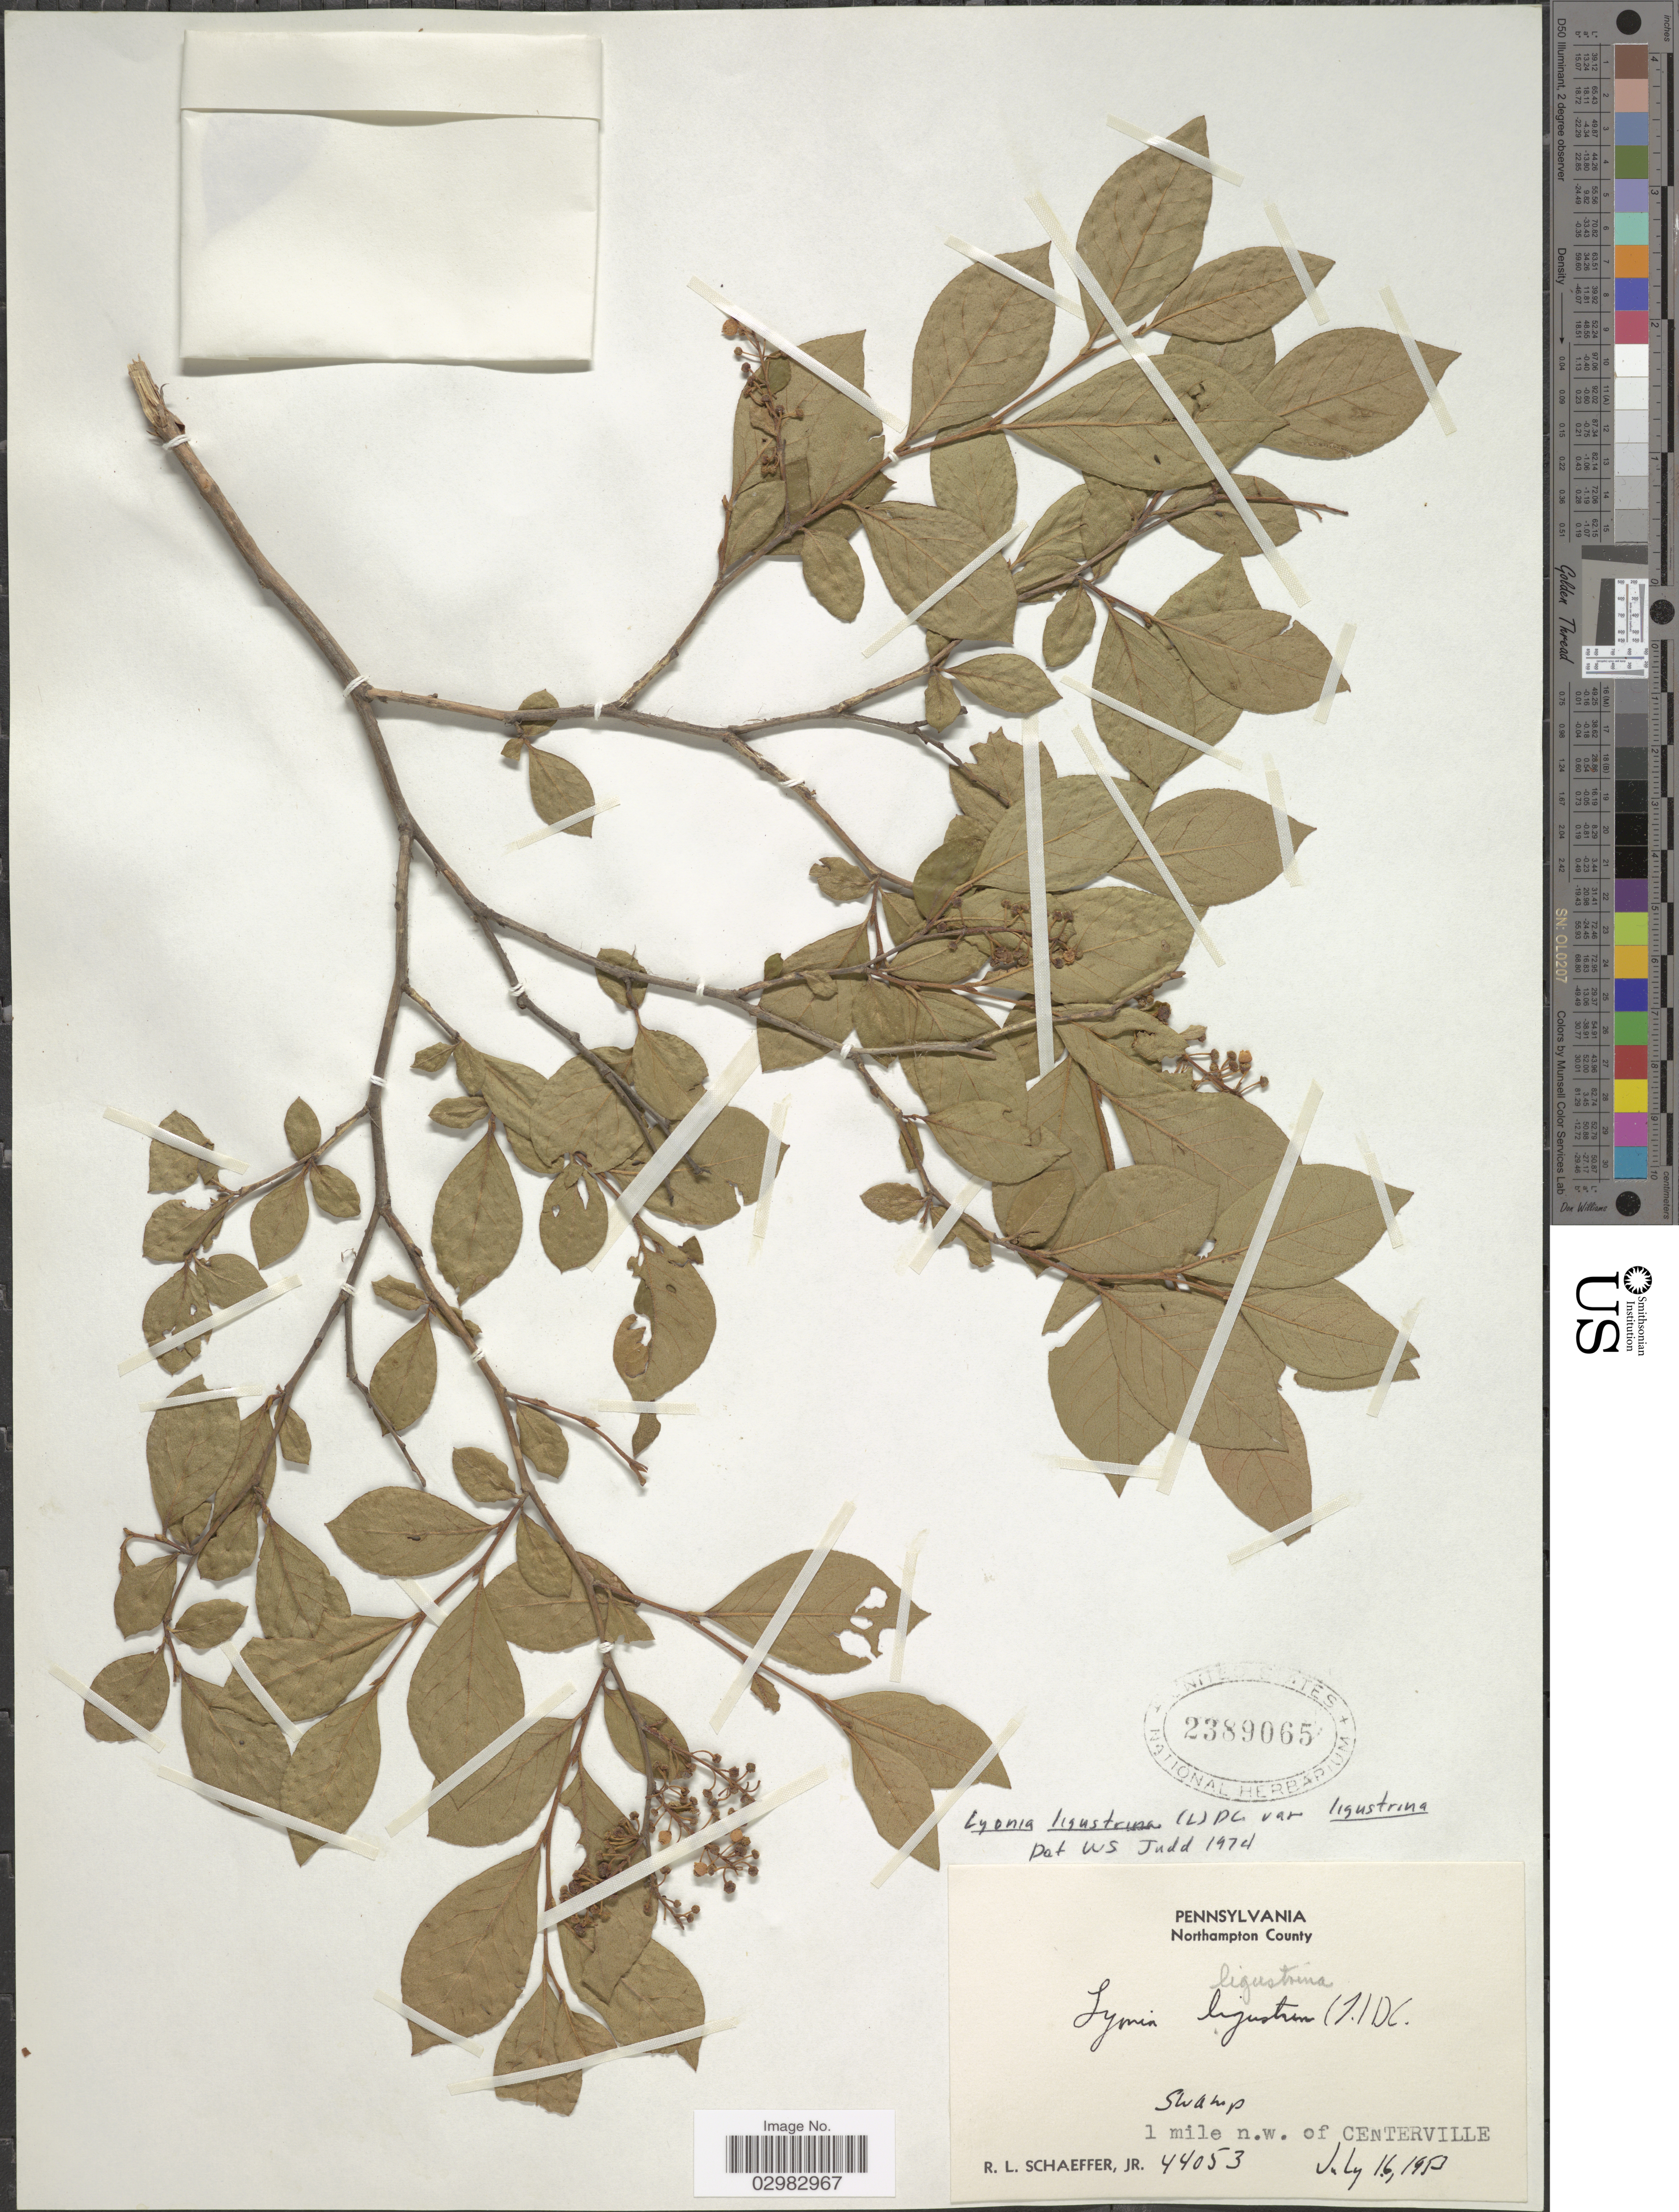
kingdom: Plantae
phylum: Tracheophyta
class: Magnoliopsida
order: Ericales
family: Ericaceae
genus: Lyonia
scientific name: Lyonia ligustrina var. ligustrina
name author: (L.) DC.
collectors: R. L. Schaeffer Jr.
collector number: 44053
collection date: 1953-07-16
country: United States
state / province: Pennsylvania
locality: Northampton County. 1 mile n.w. of Centerville.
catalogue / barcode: US 2389065